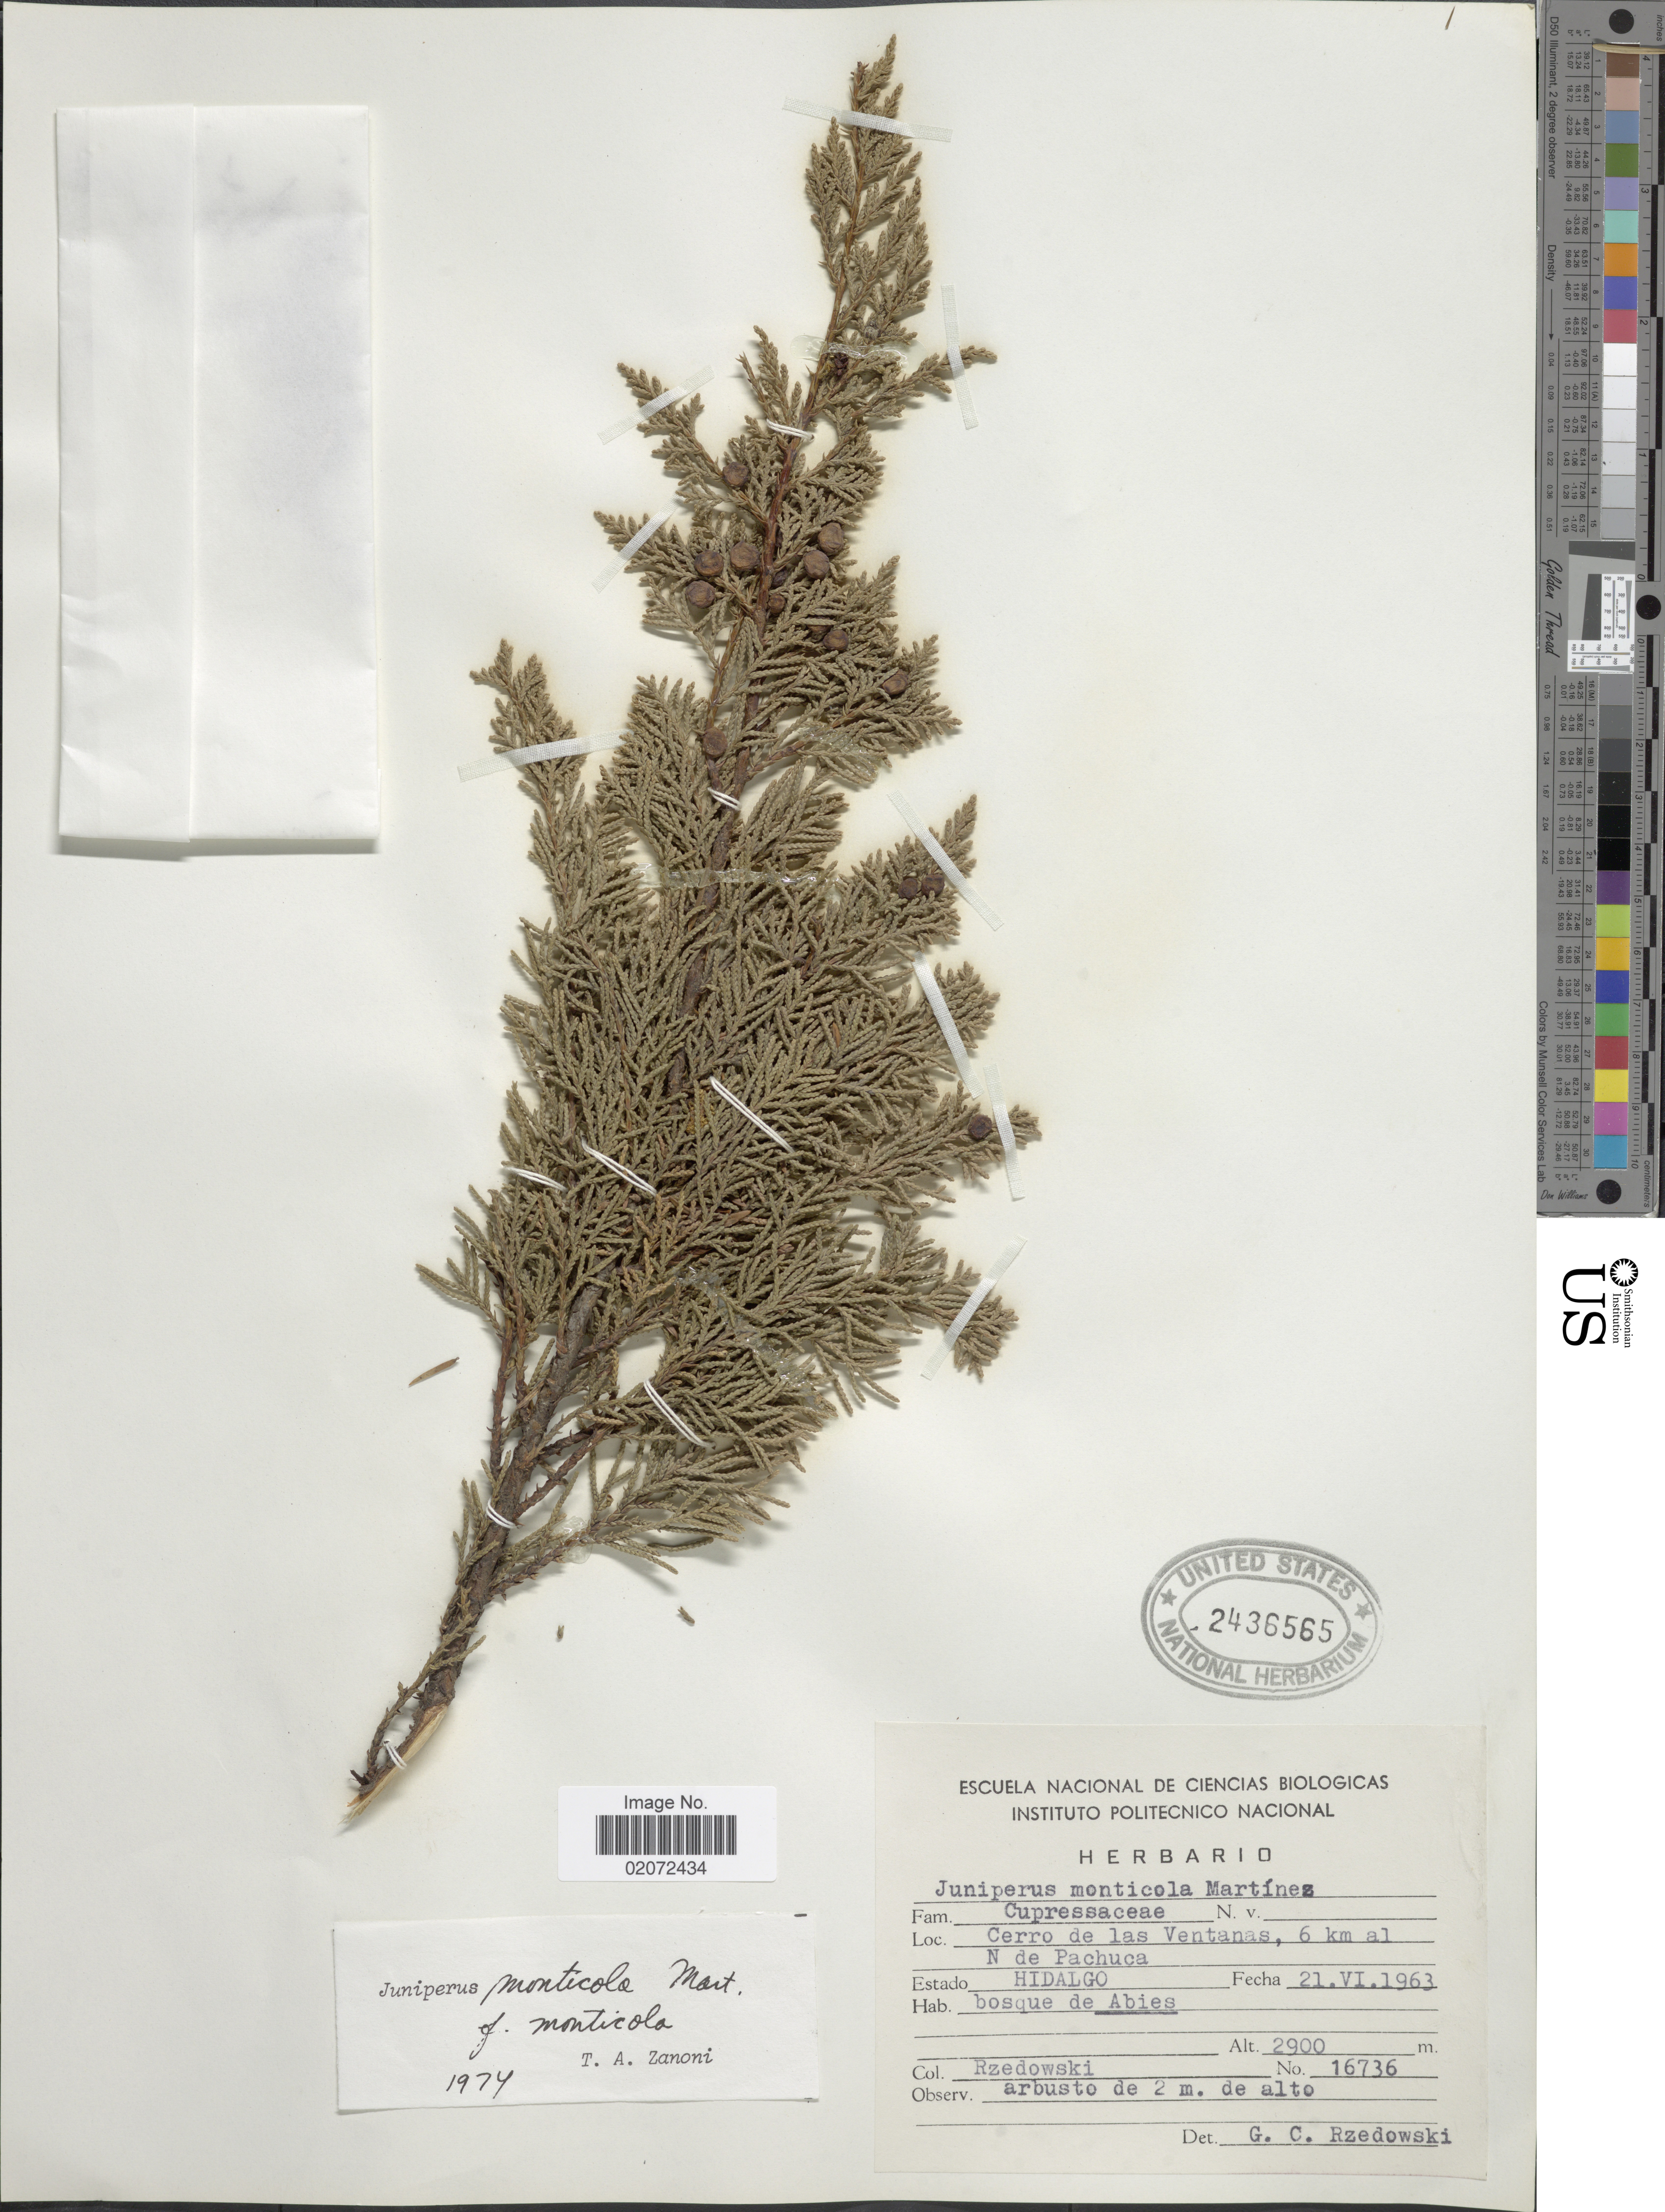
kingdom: Plantae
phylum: Tracheophyta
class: Pinopsida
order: Pinales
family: Cupressaceae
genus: Juniperus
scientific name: Juniperus monticola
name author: Martínez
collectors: Rzedowski, --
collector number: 16736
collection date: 1963-06-21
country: Mexico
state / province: Hidalgo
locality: Cerro de las Ventanas, 6 km al N de Pachuca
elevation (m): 2900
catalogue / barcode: US 2436565